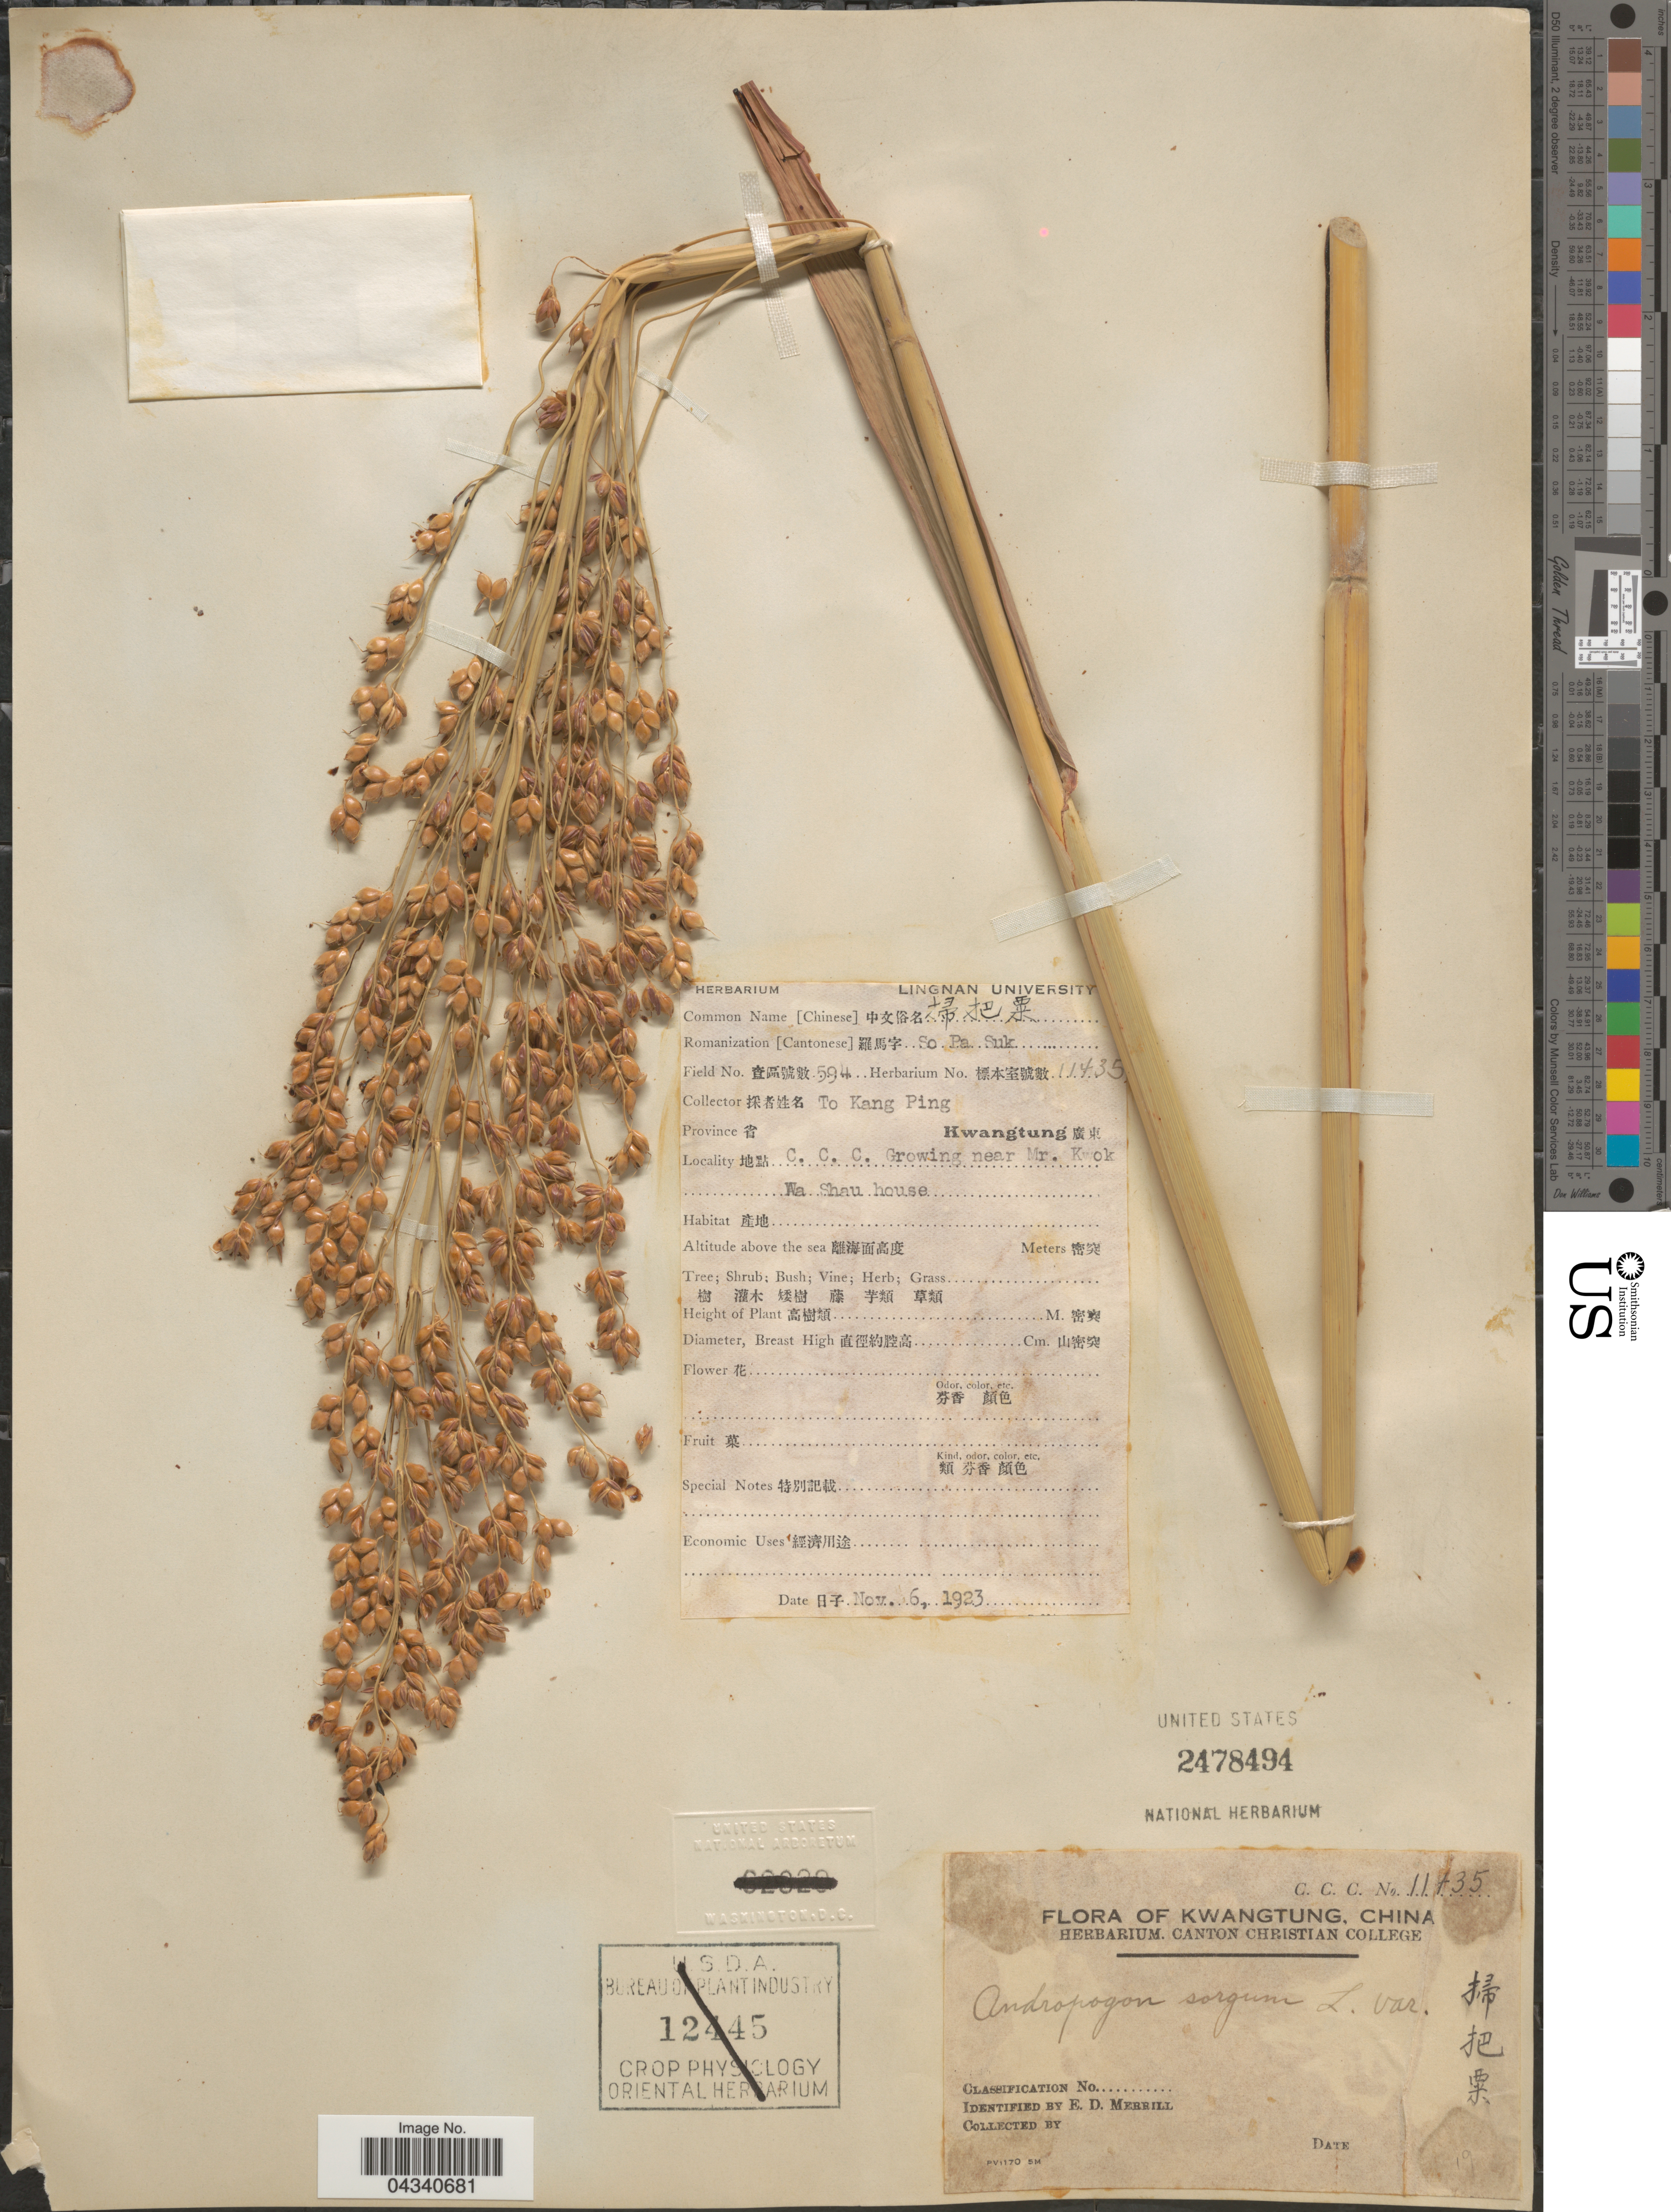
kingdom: Plantae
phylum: Tracheophyta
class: Liliopsida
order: Poales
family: Poaceae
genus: Sorghum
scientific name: Sorghum sp.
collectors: T. Ping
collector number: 594/11435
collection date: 1923-11-06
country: China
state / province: Guangdong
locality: Province [Foreign script] Kwangtung [Foreign script]. C. C. C. Growing near Mr. Kwok Wa Shau house.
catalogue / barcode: US 2478494